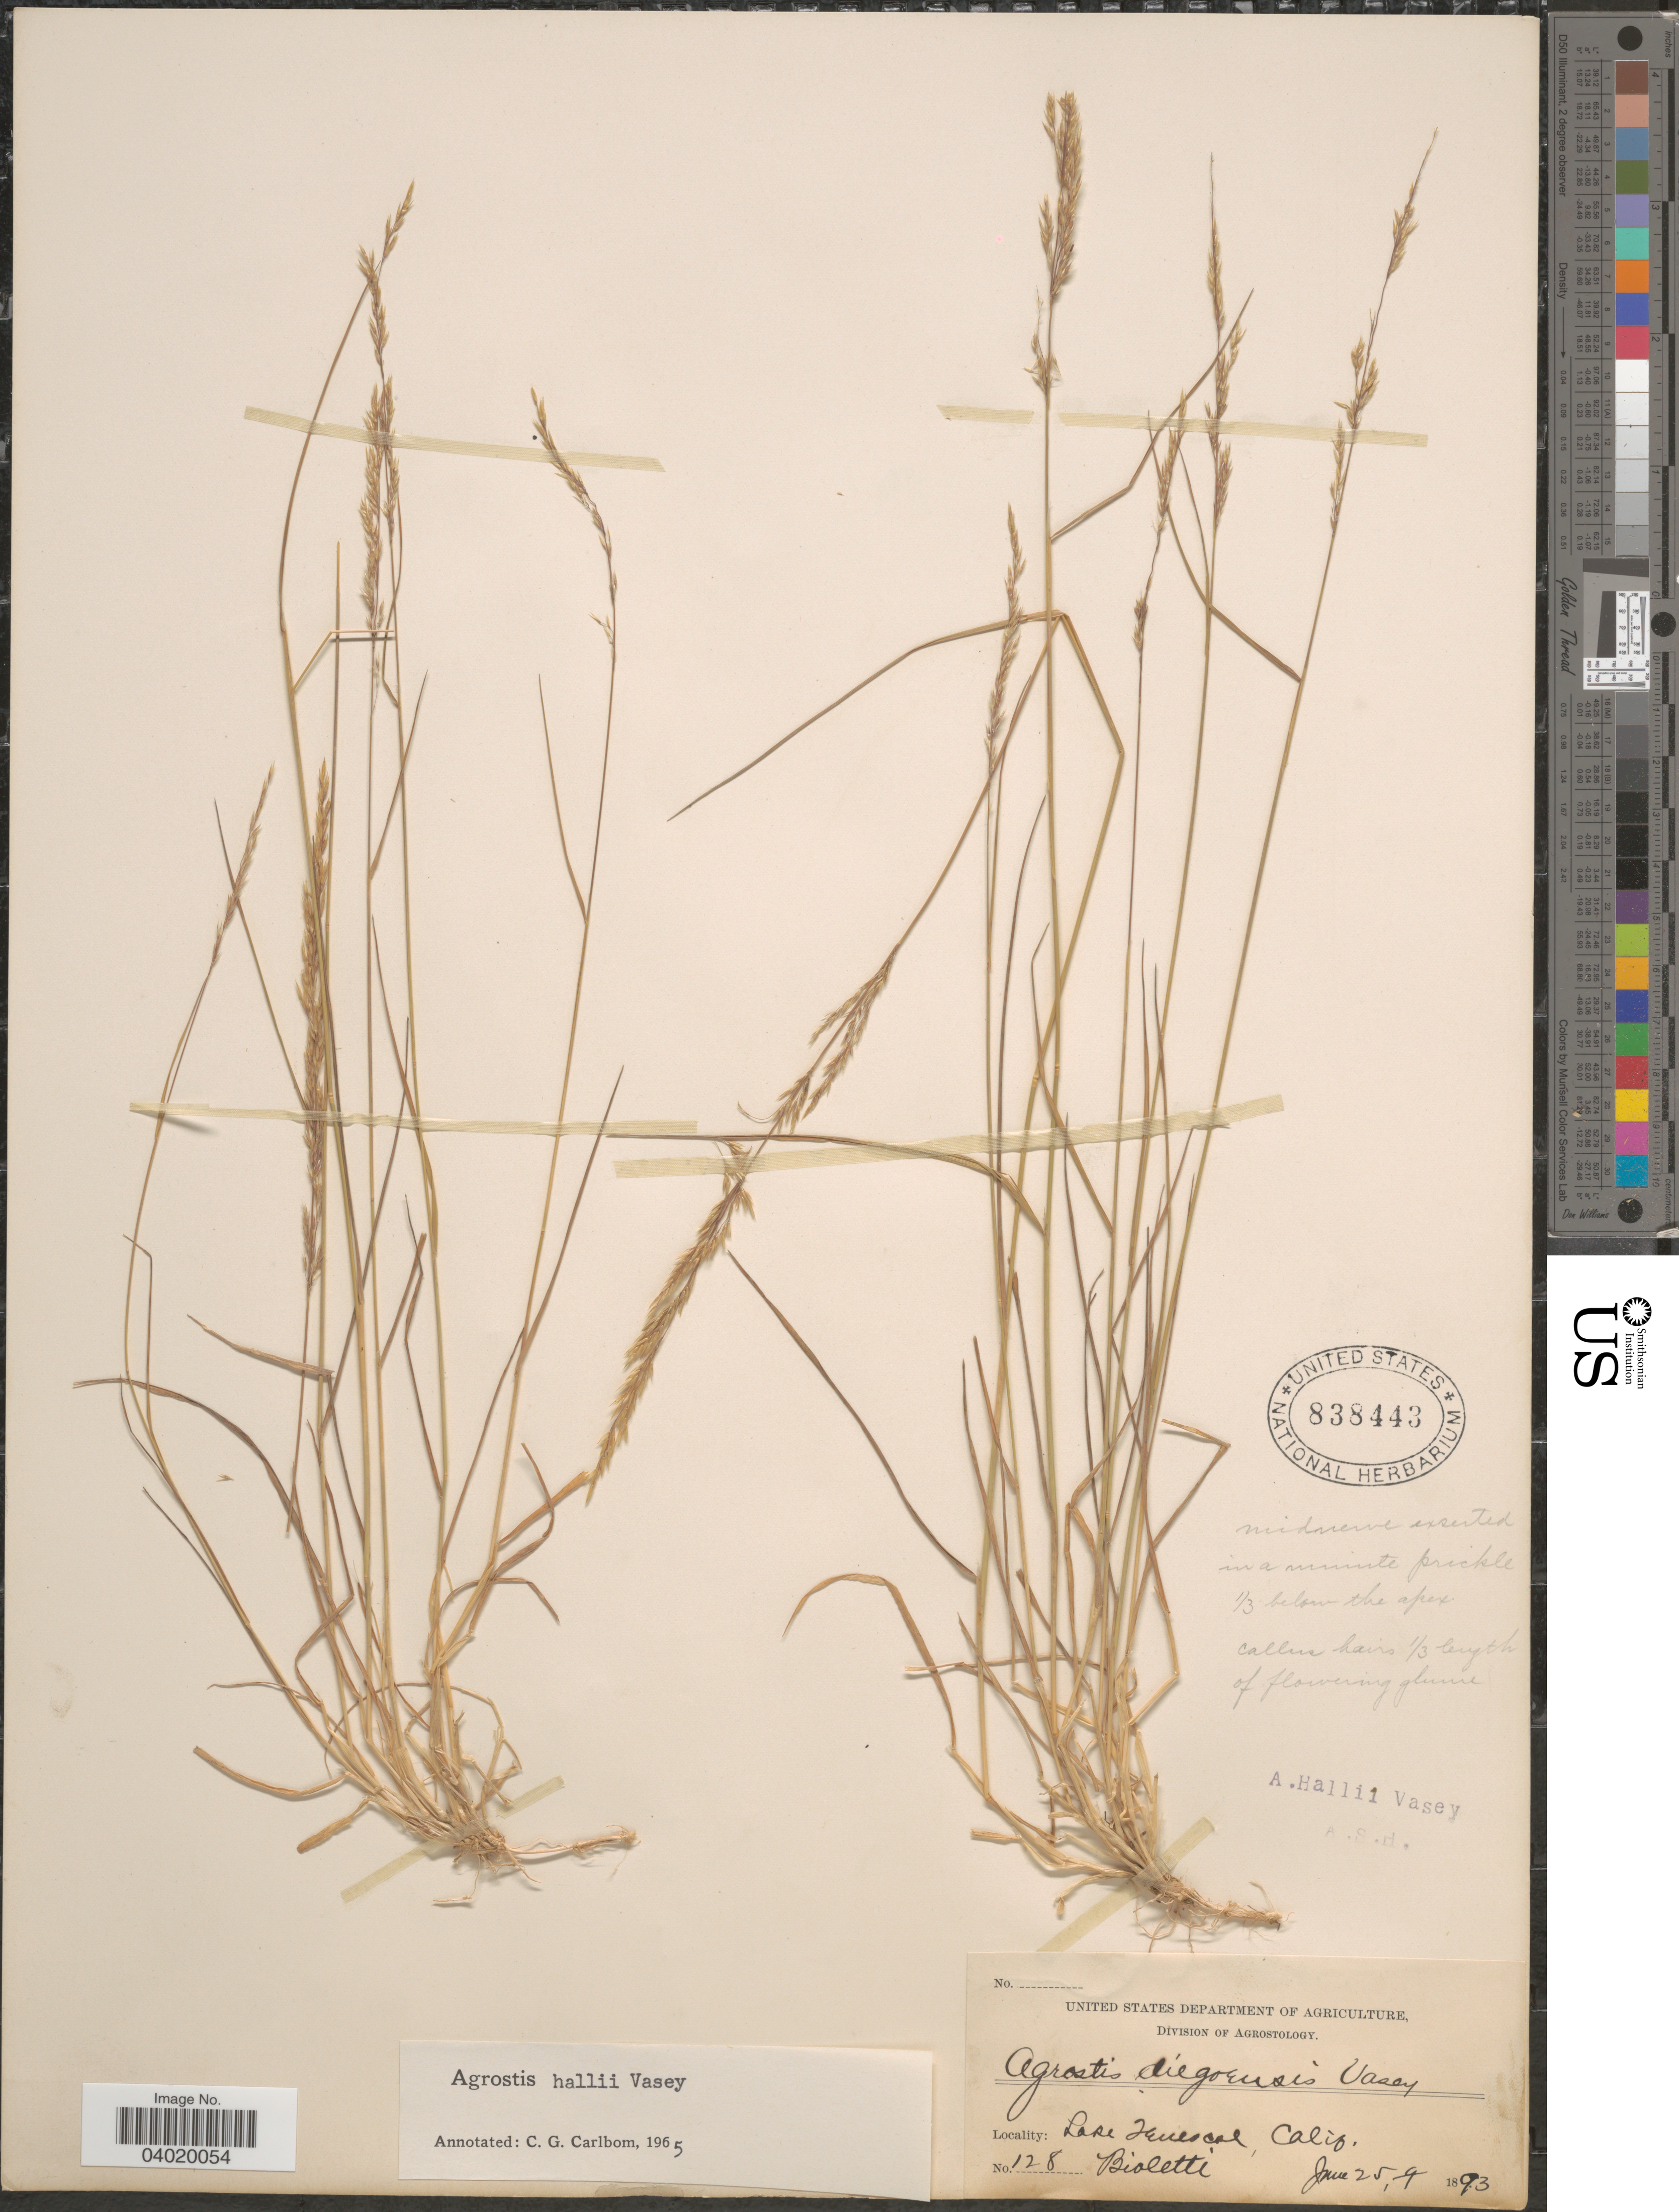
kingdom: Plantae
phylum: Tracheophyta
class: Liliopsida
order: Poales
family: Poaceae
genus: Agrostis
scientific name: Agrostis hallii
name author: Vasey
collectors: -- Bioletti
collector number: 128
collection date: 1893-06-25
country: United States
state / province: California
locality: Lake Temescal.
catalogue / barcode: US 838443